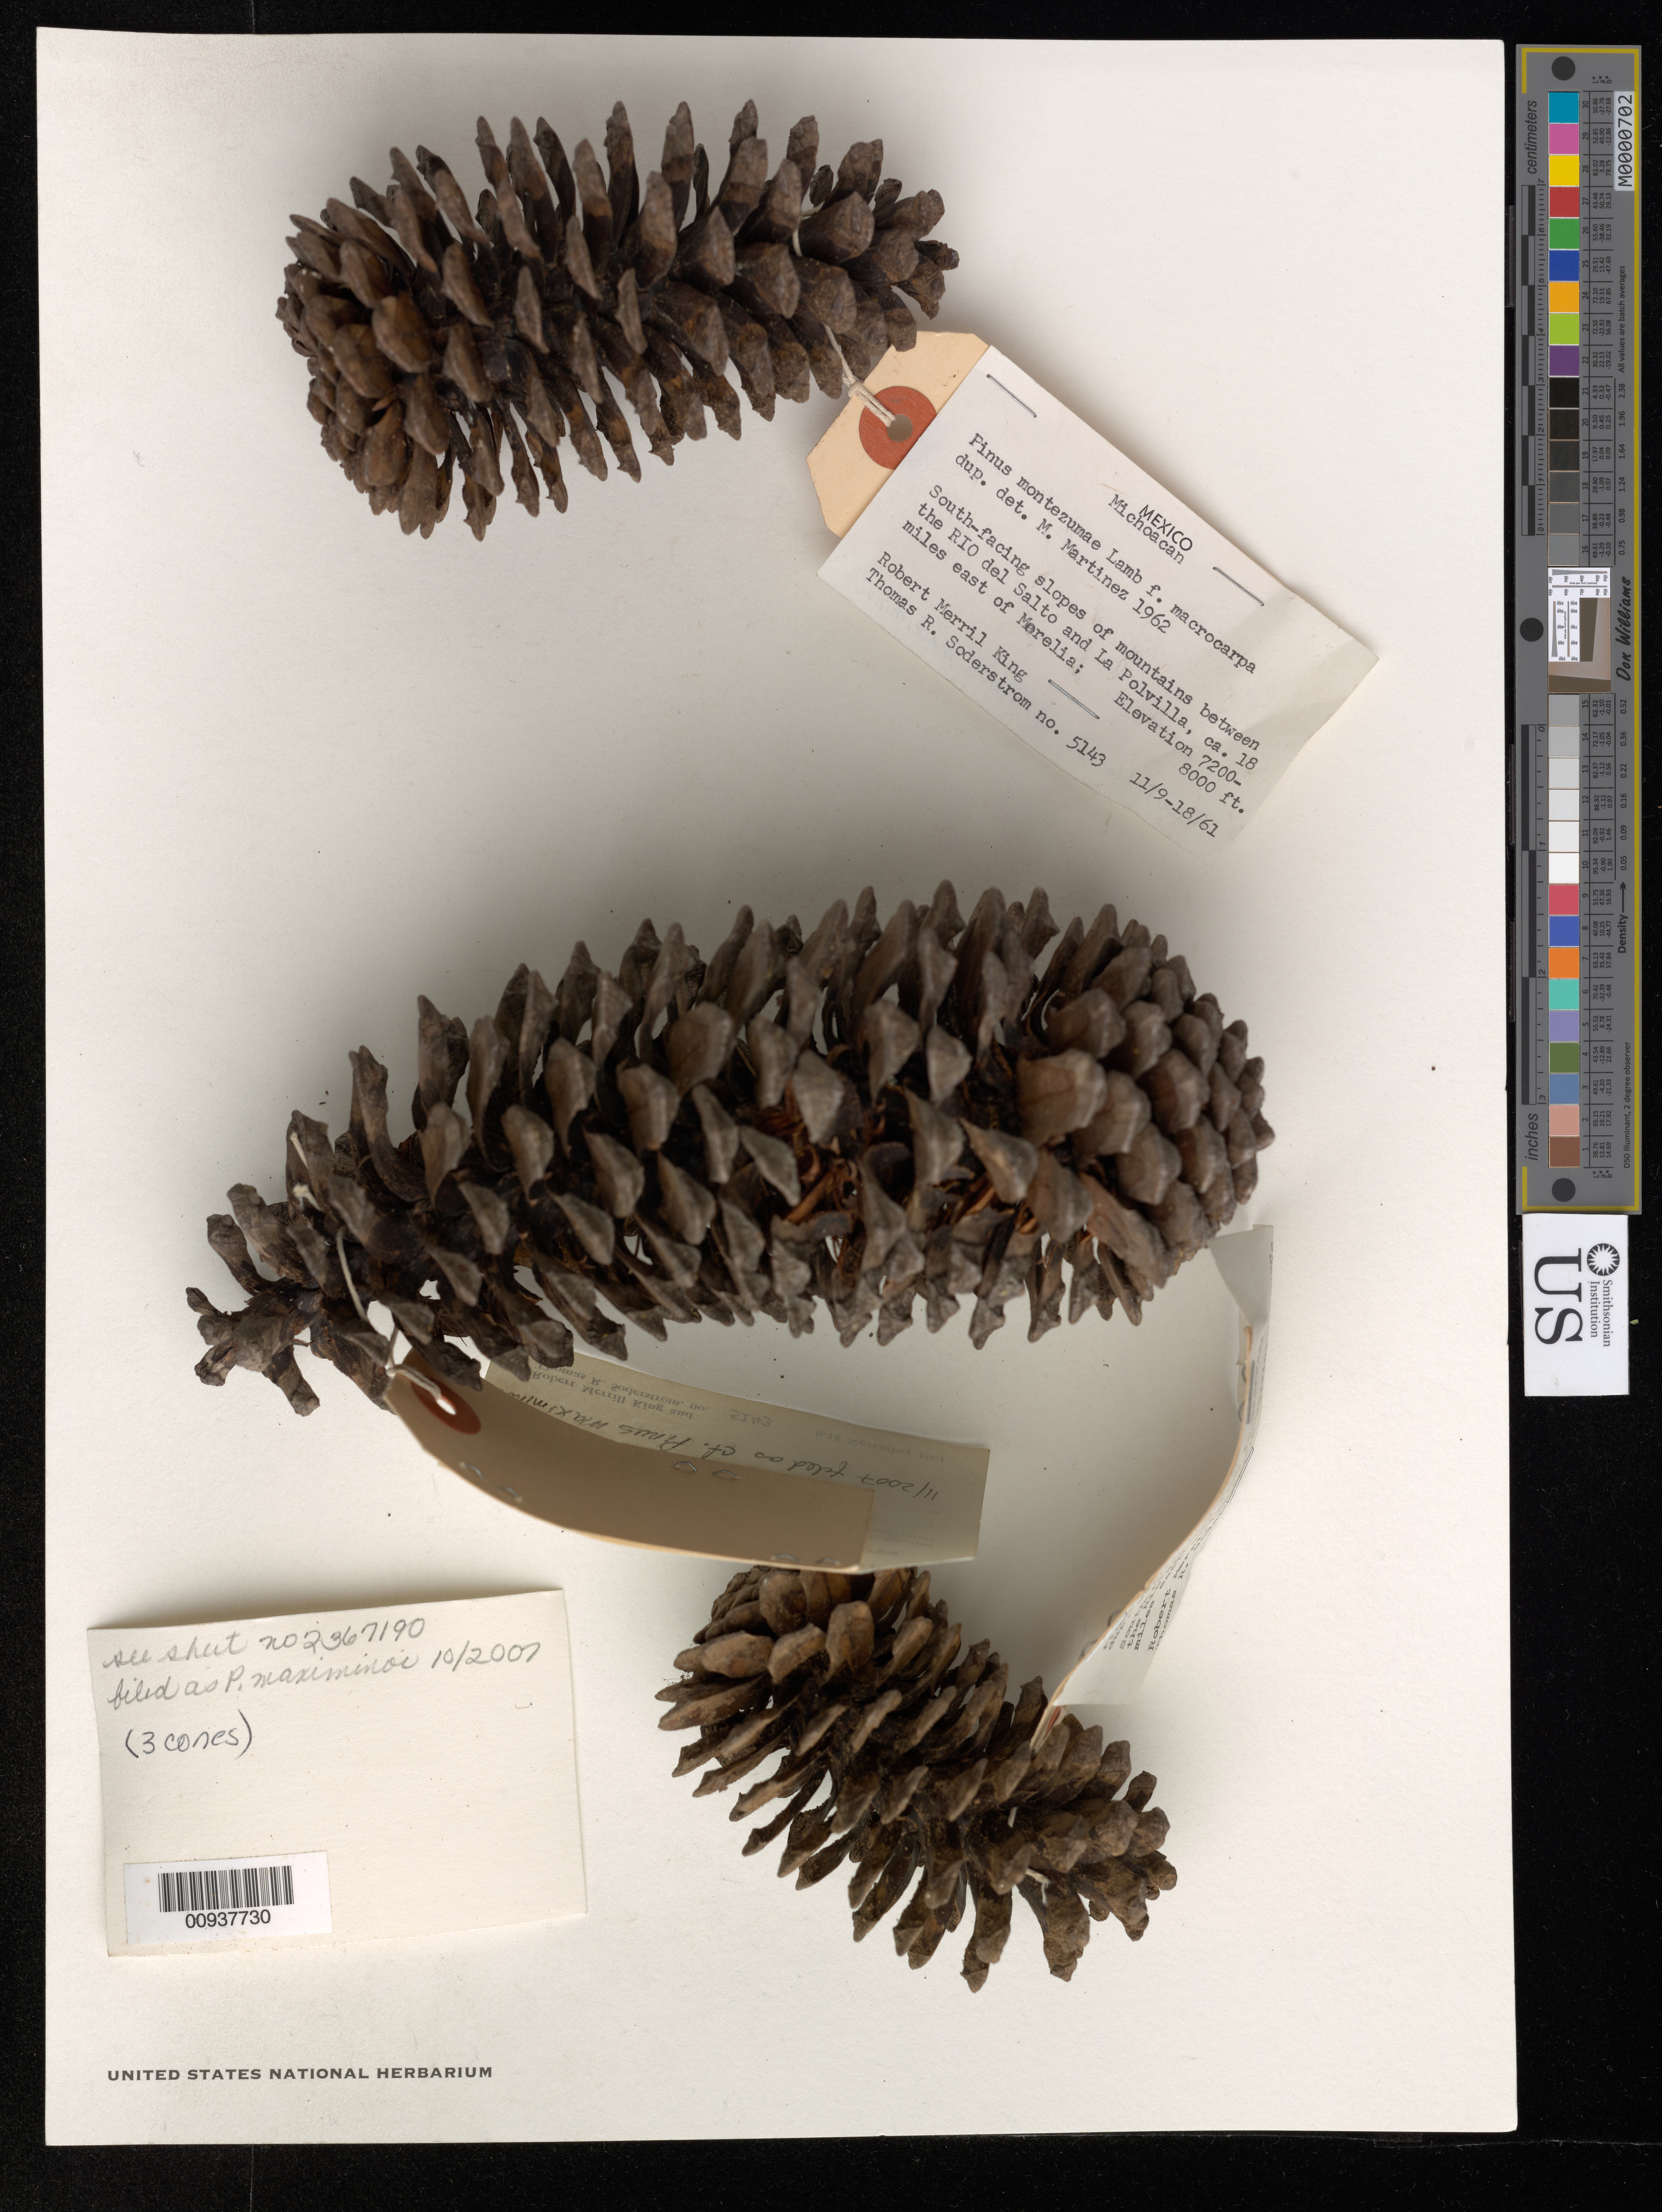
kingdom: Plantae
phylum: Tracheophyta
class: Pinopsida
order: Pinales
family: Pinaceae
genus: Pinus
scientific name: Pinus maximinoi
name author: H.E. Moore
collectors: R. M. King & T. R. Soderstrom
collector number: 5143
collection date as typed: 09 Nov 1961 to 18 Nov 1961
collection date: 1961-11-09/1961-11-18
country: Mexico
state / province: Michoacán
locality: South-facing slopes of mountains between the Río del Salto and La Polvilla, ca. 18 miles east of Morelia.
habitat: At top of mountain, rocky clay soil.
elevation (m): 2438